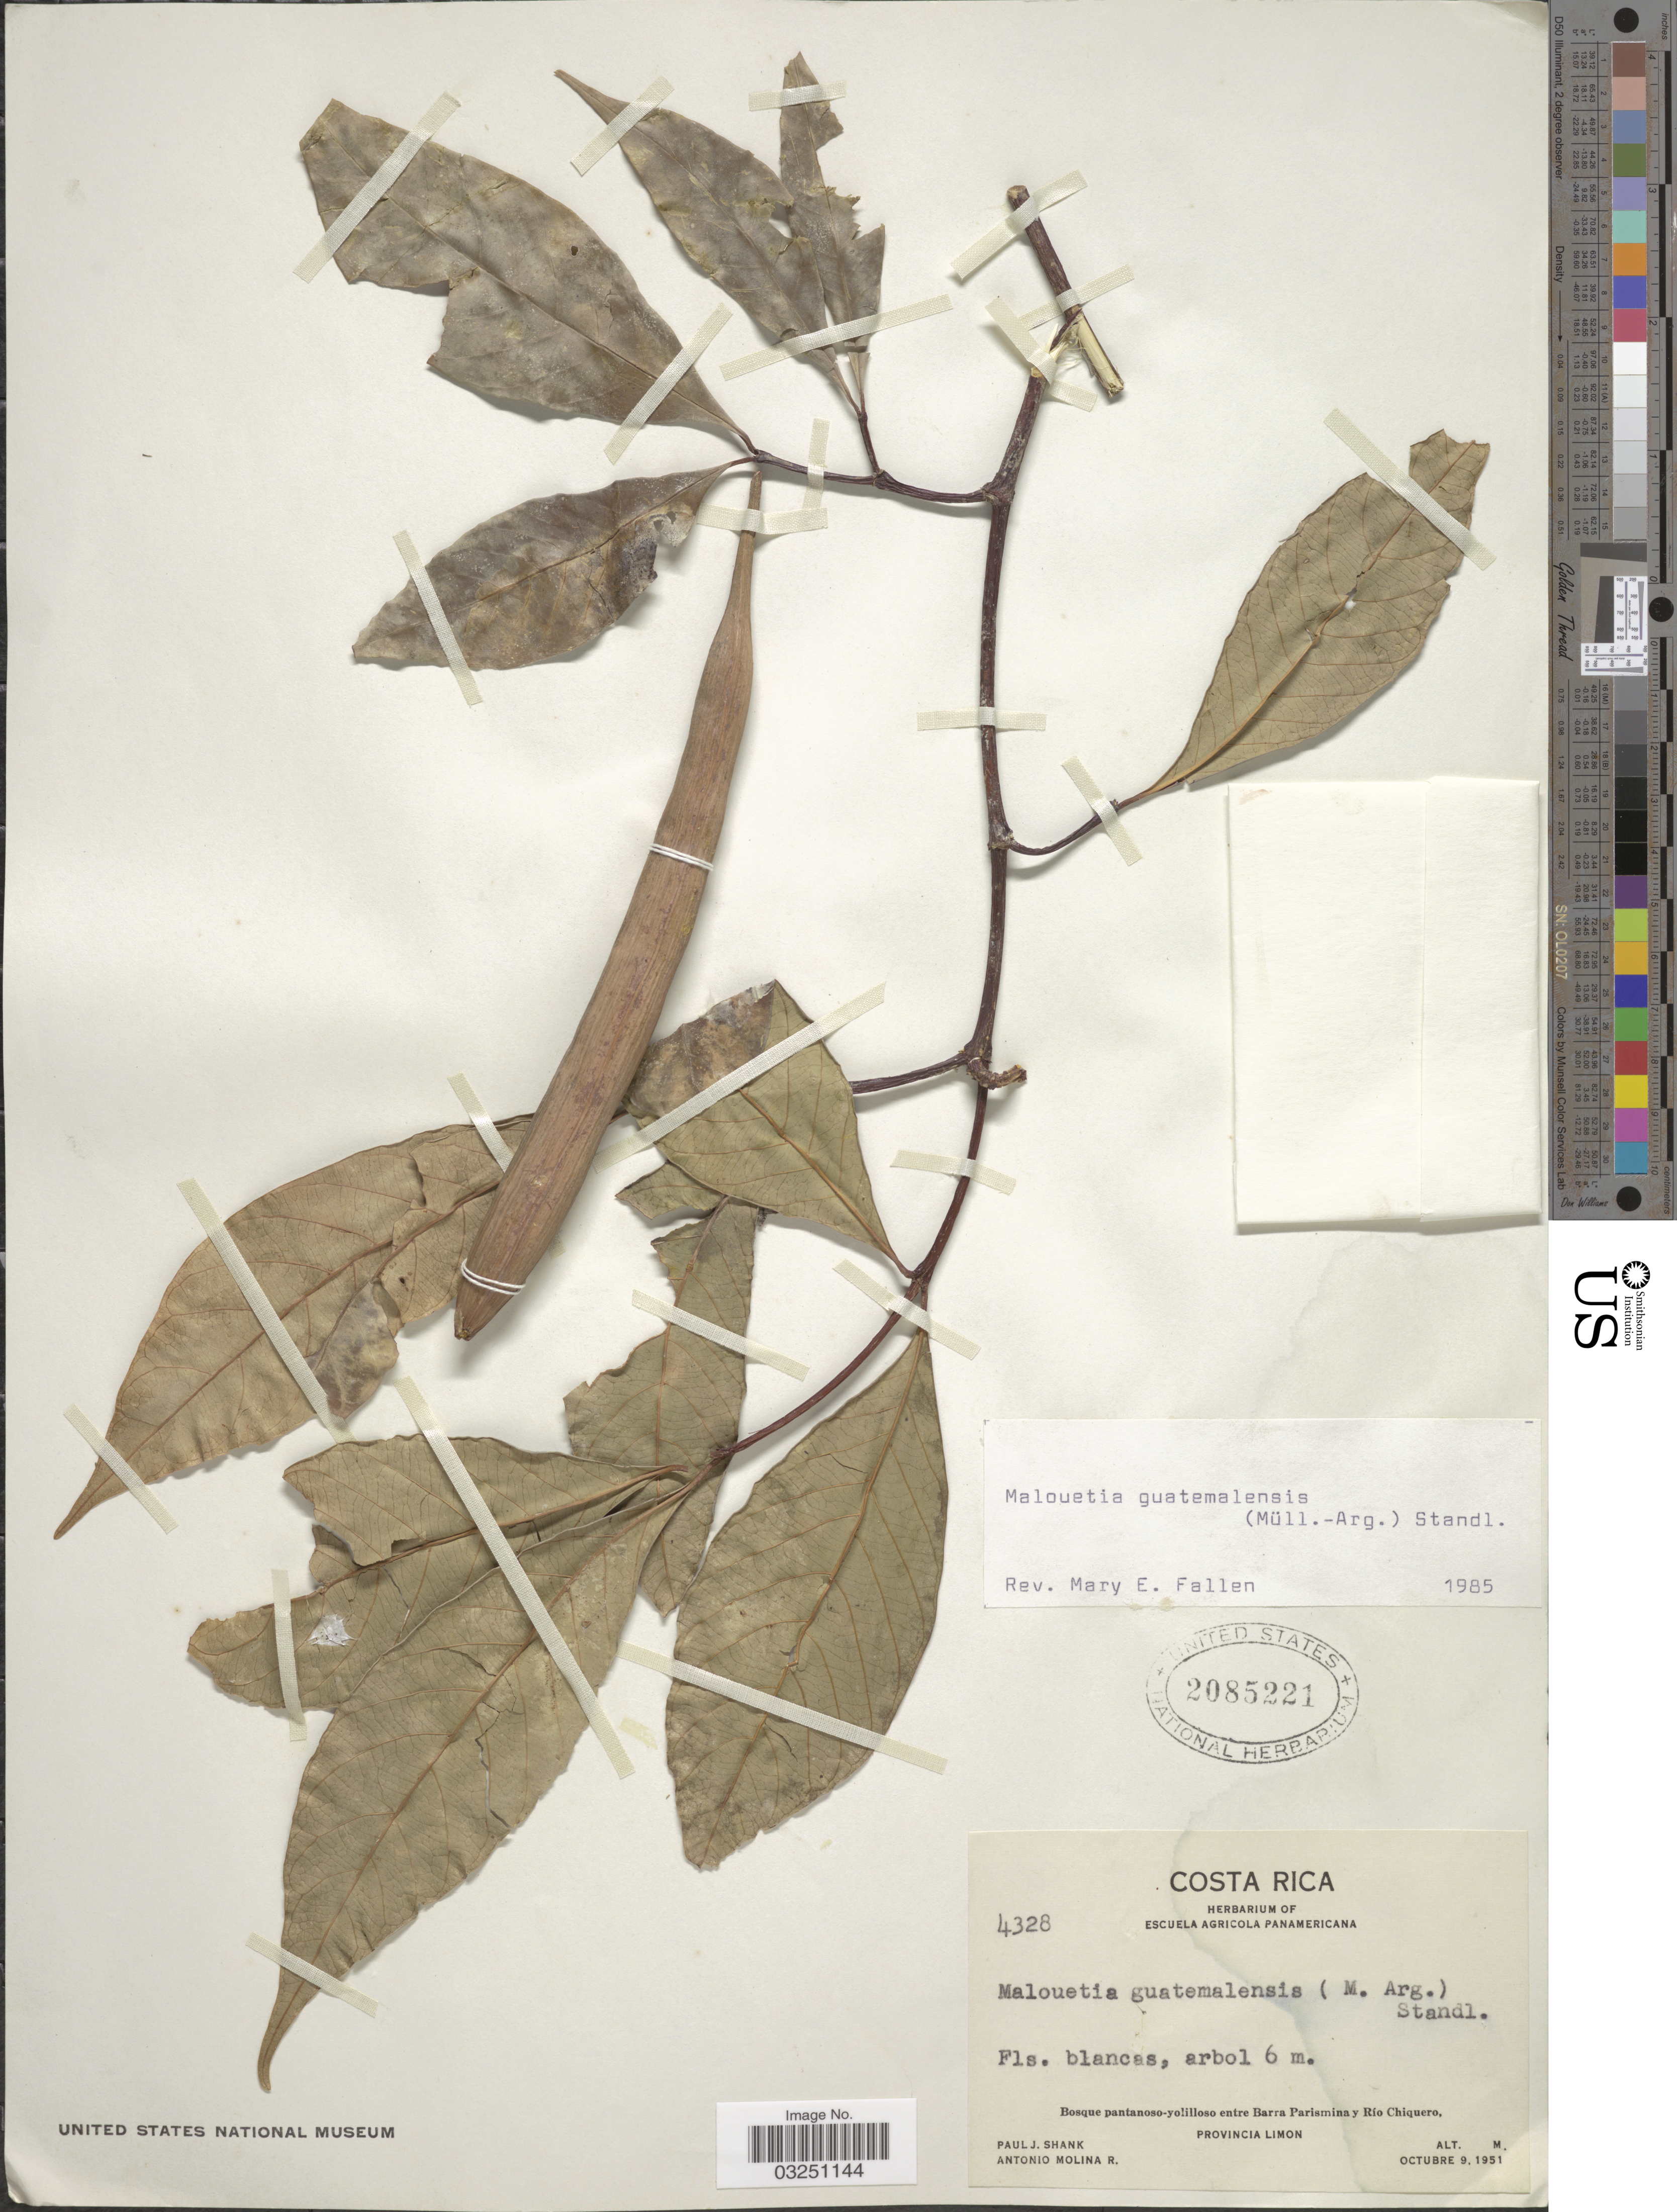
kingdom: Plantae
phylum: Tracheophyta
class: Magnoliopsida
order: Gentianales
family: Apocynaceae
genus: Malouetia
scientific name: Malouetia guatemalensis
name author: (Müll. Arg.) Standl.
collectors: P. J. Shank & A. Molina R.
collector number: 4328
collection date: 1951-10-09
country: Costa Rica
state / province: Limón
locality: Bosque pantanoso-yolilloso entre Barra Parismina y Río Chiquero.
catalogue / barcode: US 2085221